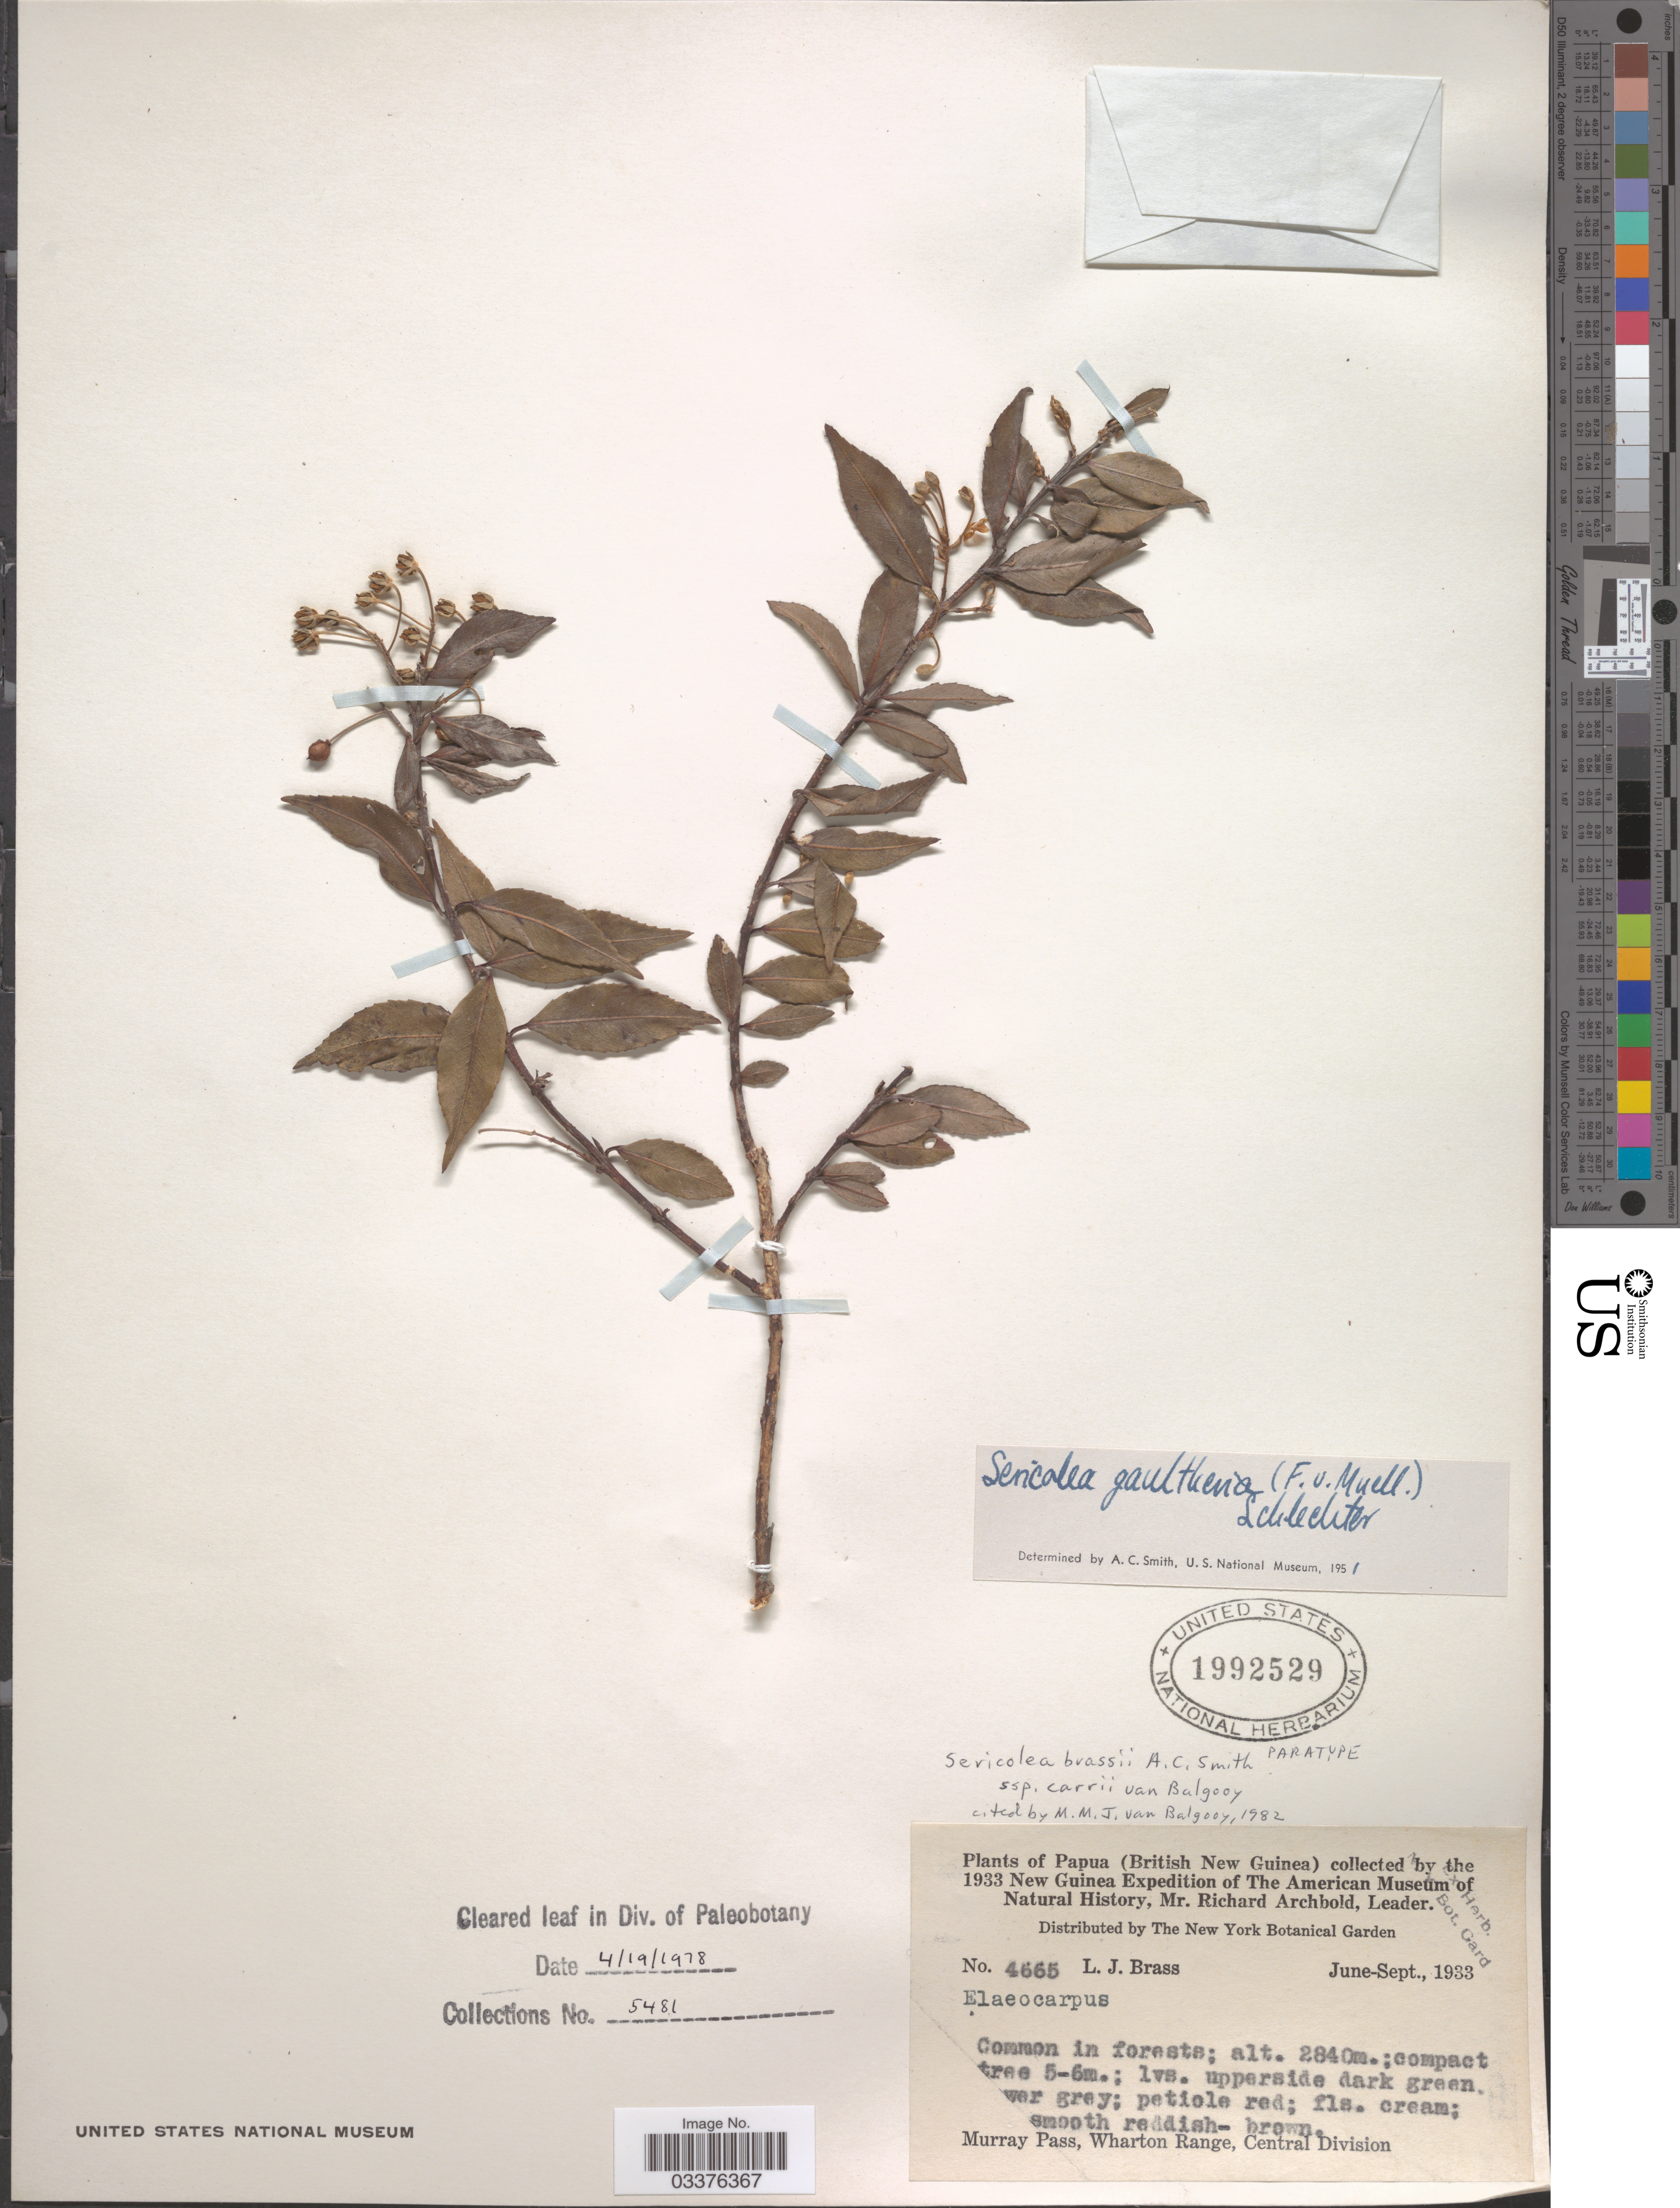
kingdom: Plantae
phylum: Tracheophyta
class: Magnoliopsida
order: Oxalidales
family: Elaeocarpaceae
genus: Sericolea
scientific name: Sericolea brassii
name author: A.C. Sm.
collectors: L. J. Brass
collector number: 4665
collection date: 1933-06/1933-09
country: Papua New Guinea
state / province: Central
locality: Papua (British New Guinea). Murray Pass, Wharton Range, Central Division.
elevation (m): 2840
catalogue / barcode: US 1992529